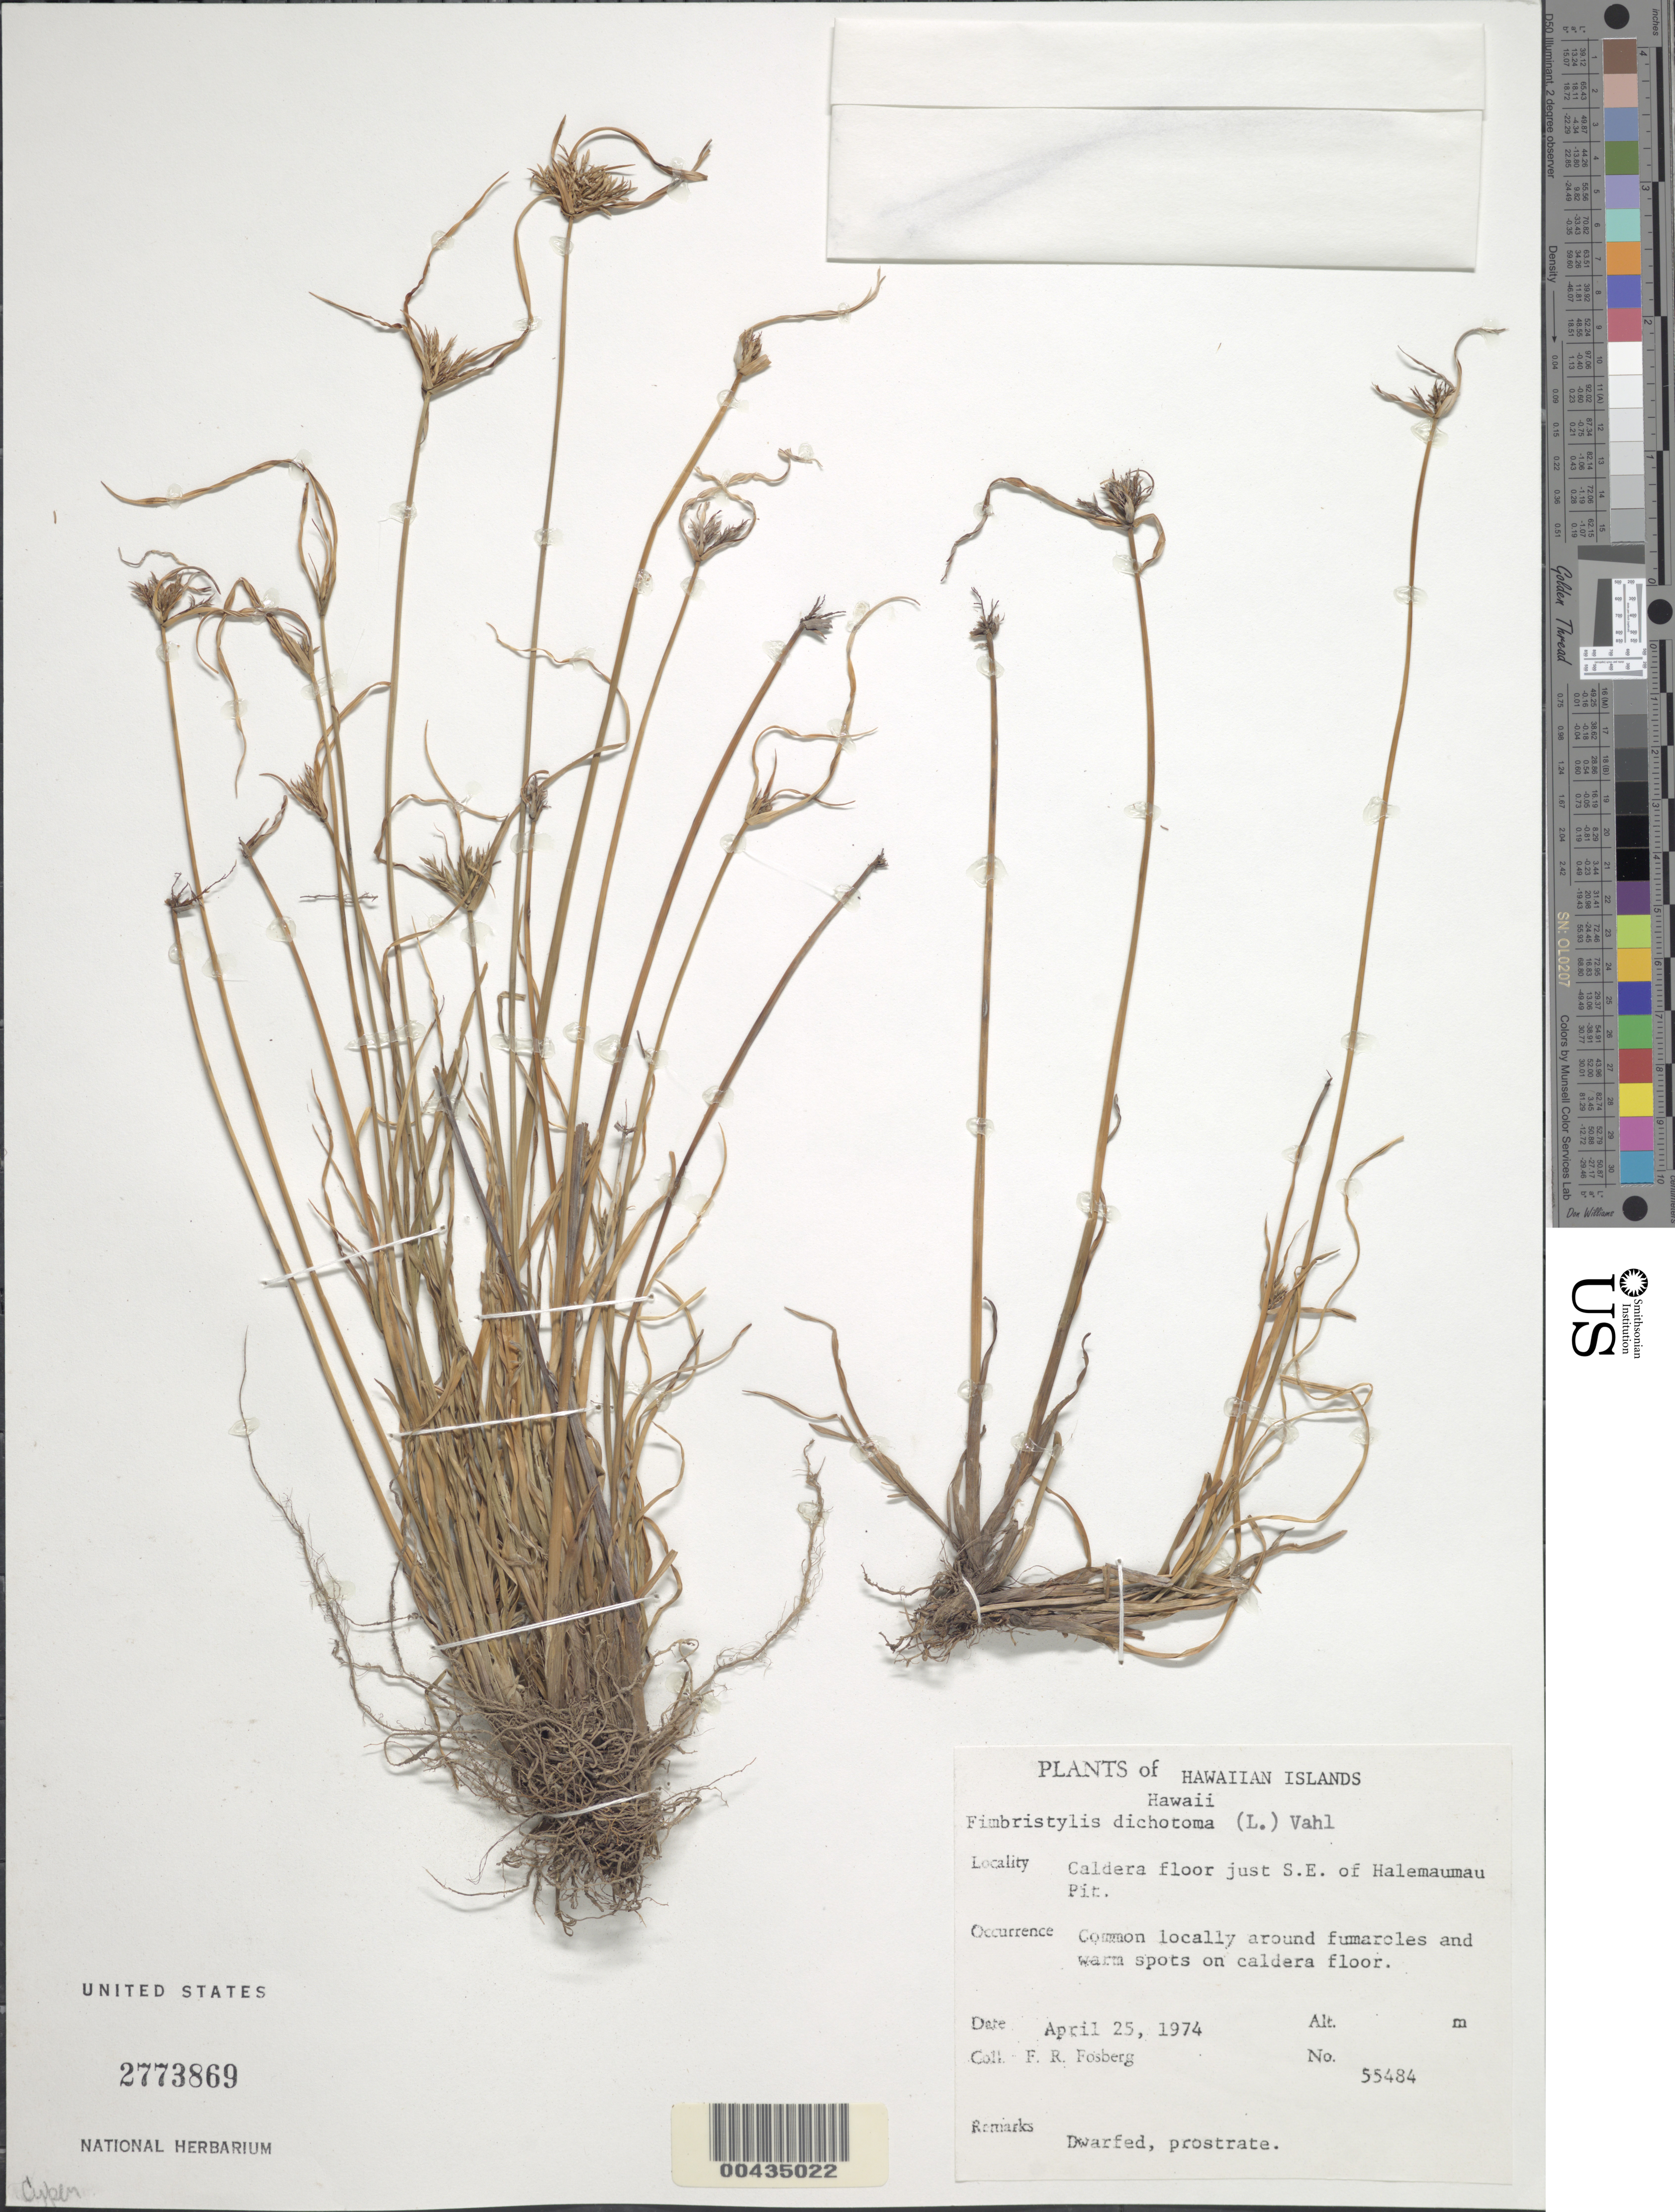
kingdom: Plantae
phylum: Tracheophyta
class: Liliopsida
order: Poales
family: Cyperaceae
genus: Fimbristylis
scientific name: Fimbristylis dichotoma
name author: (L.) Vahl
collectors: F. R. Fosberg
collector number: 55484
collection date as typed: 25 Apr 1974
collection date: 1974-04-25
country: United States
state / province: Hawaii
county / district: Hawaii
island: Hawaii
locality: Caldera floor just SE of Halemaumau Pit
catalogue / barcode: US 2773869